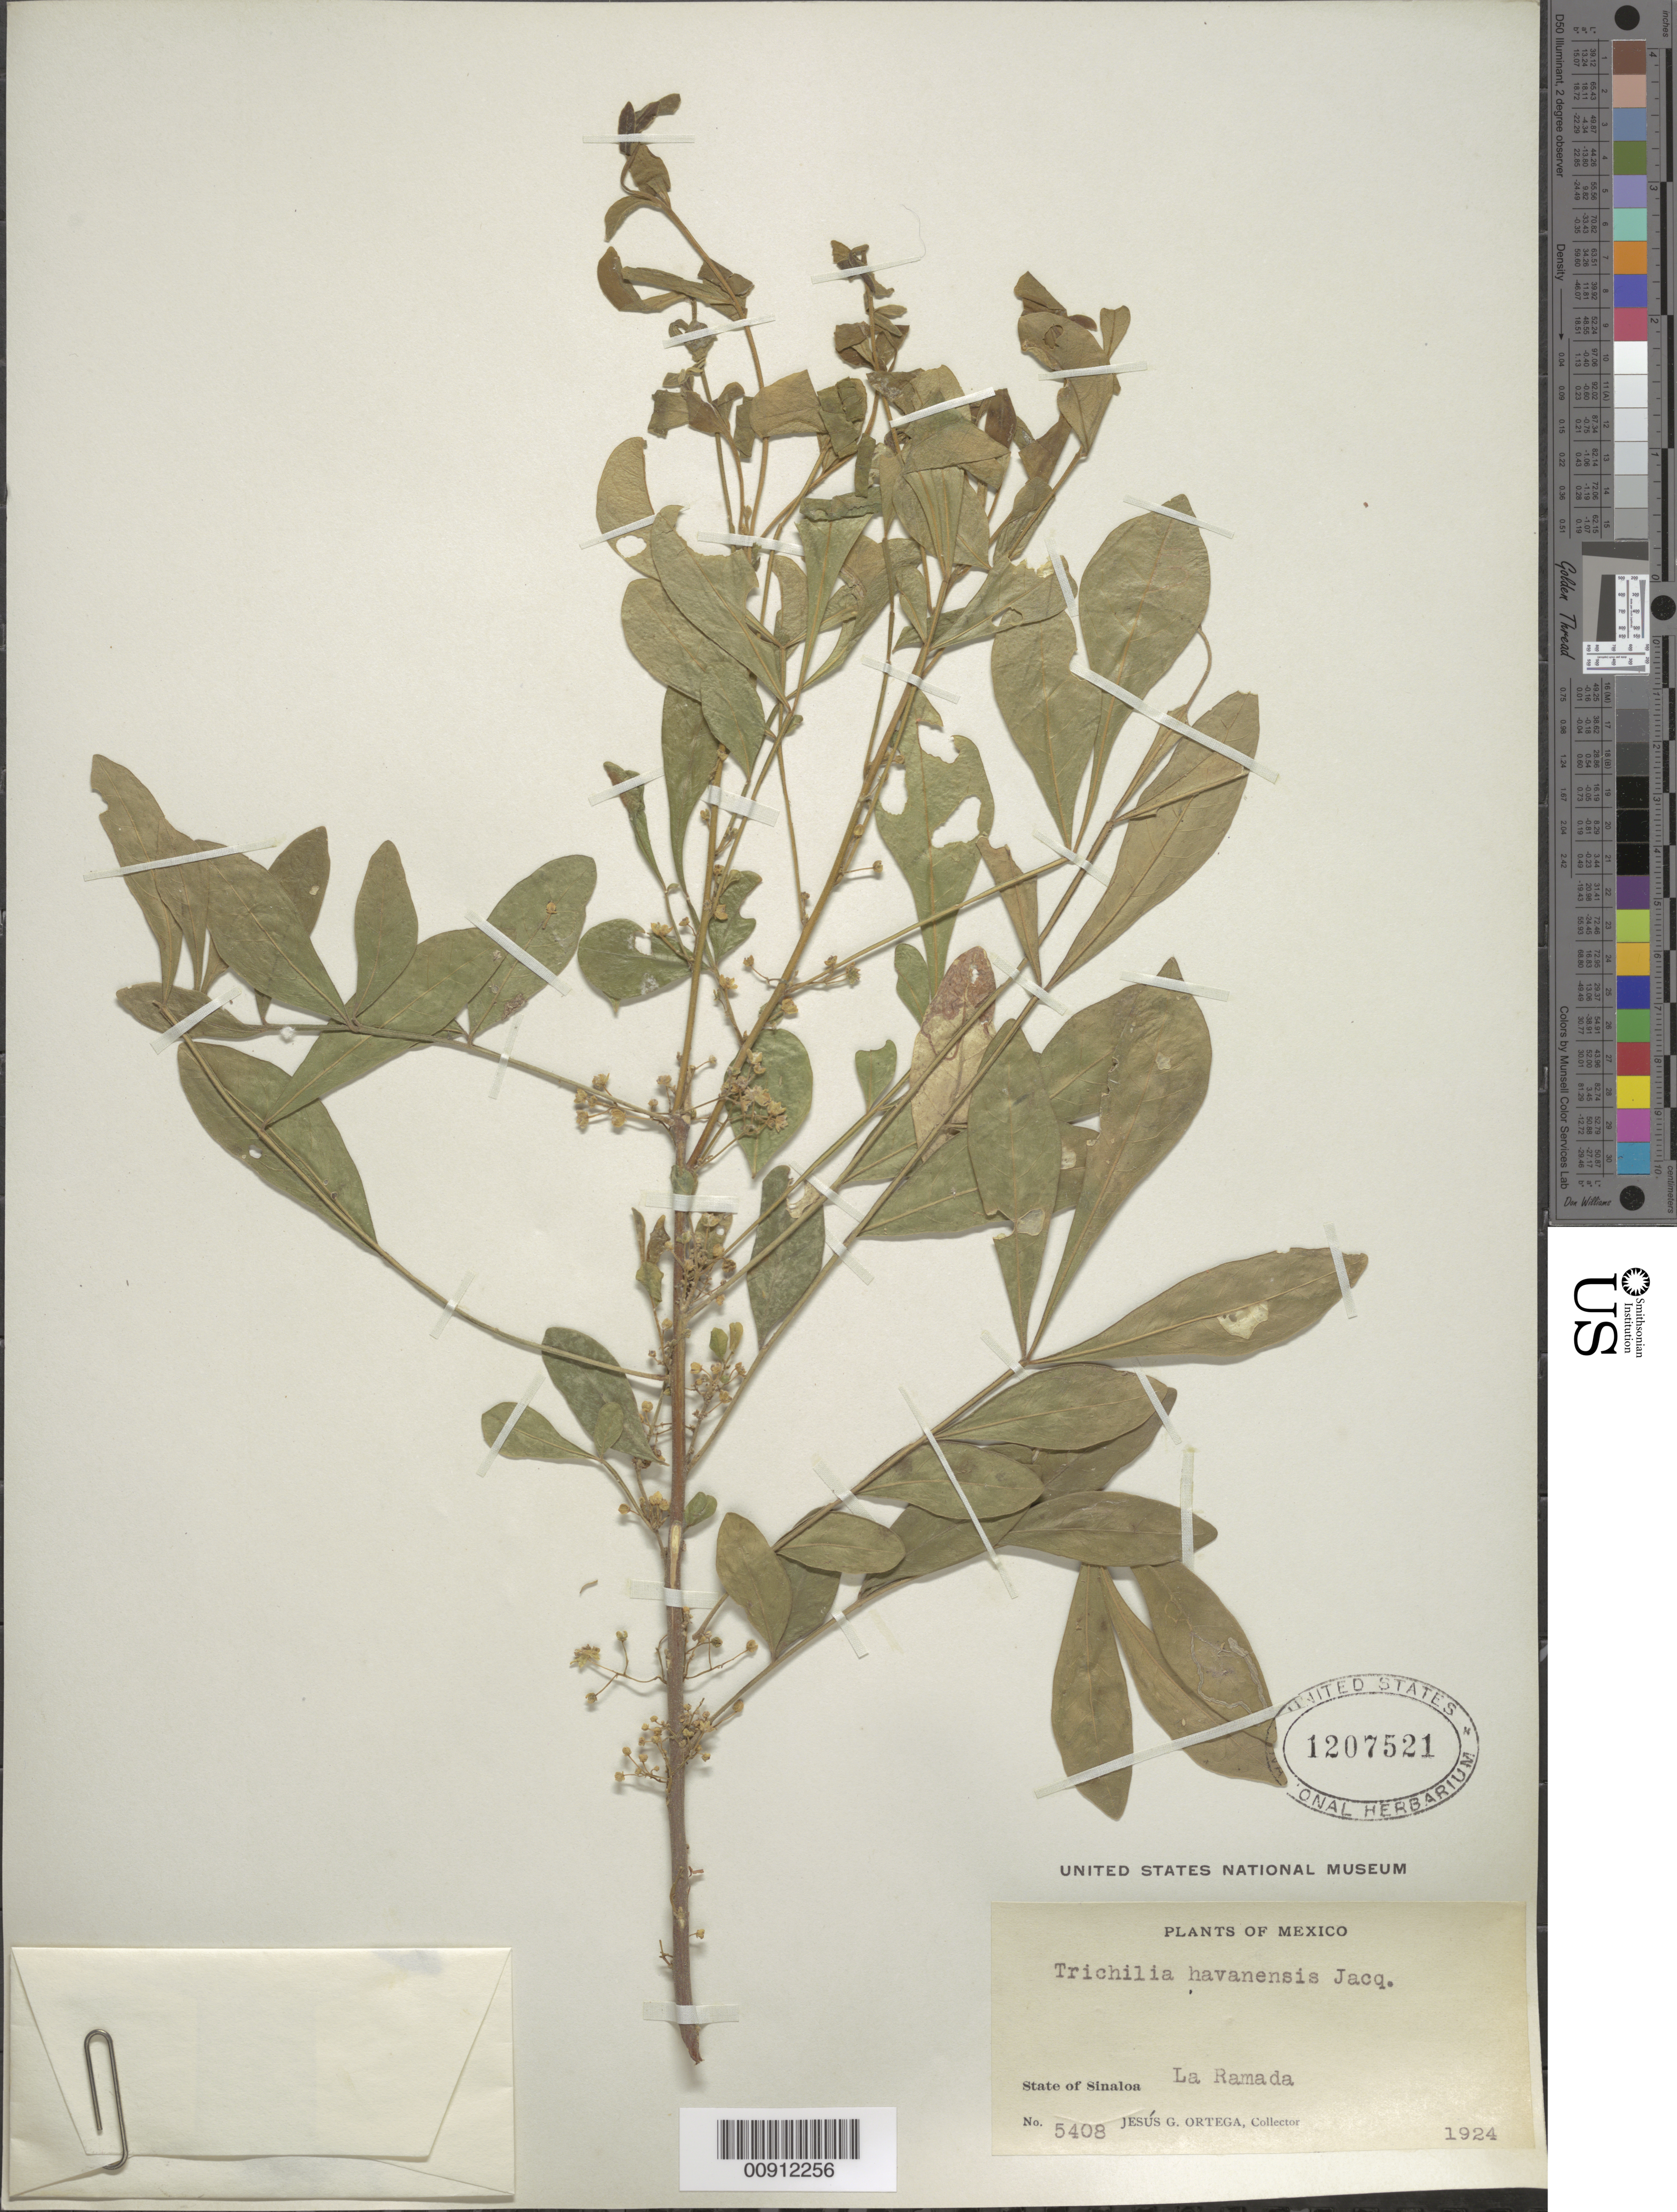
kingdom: Plantae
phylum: Tracheophyta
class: Magnoliopsida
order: Sapindales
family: Meliaceae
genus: Trichilia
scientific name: Trichilia havanensis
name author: Jacq.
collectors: J. Ortega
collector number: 5408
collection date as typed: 1924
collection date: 1924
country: Mexico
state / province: Sinaloa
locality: State of Sinaloa: La Ramada.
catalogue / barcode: US 1207521